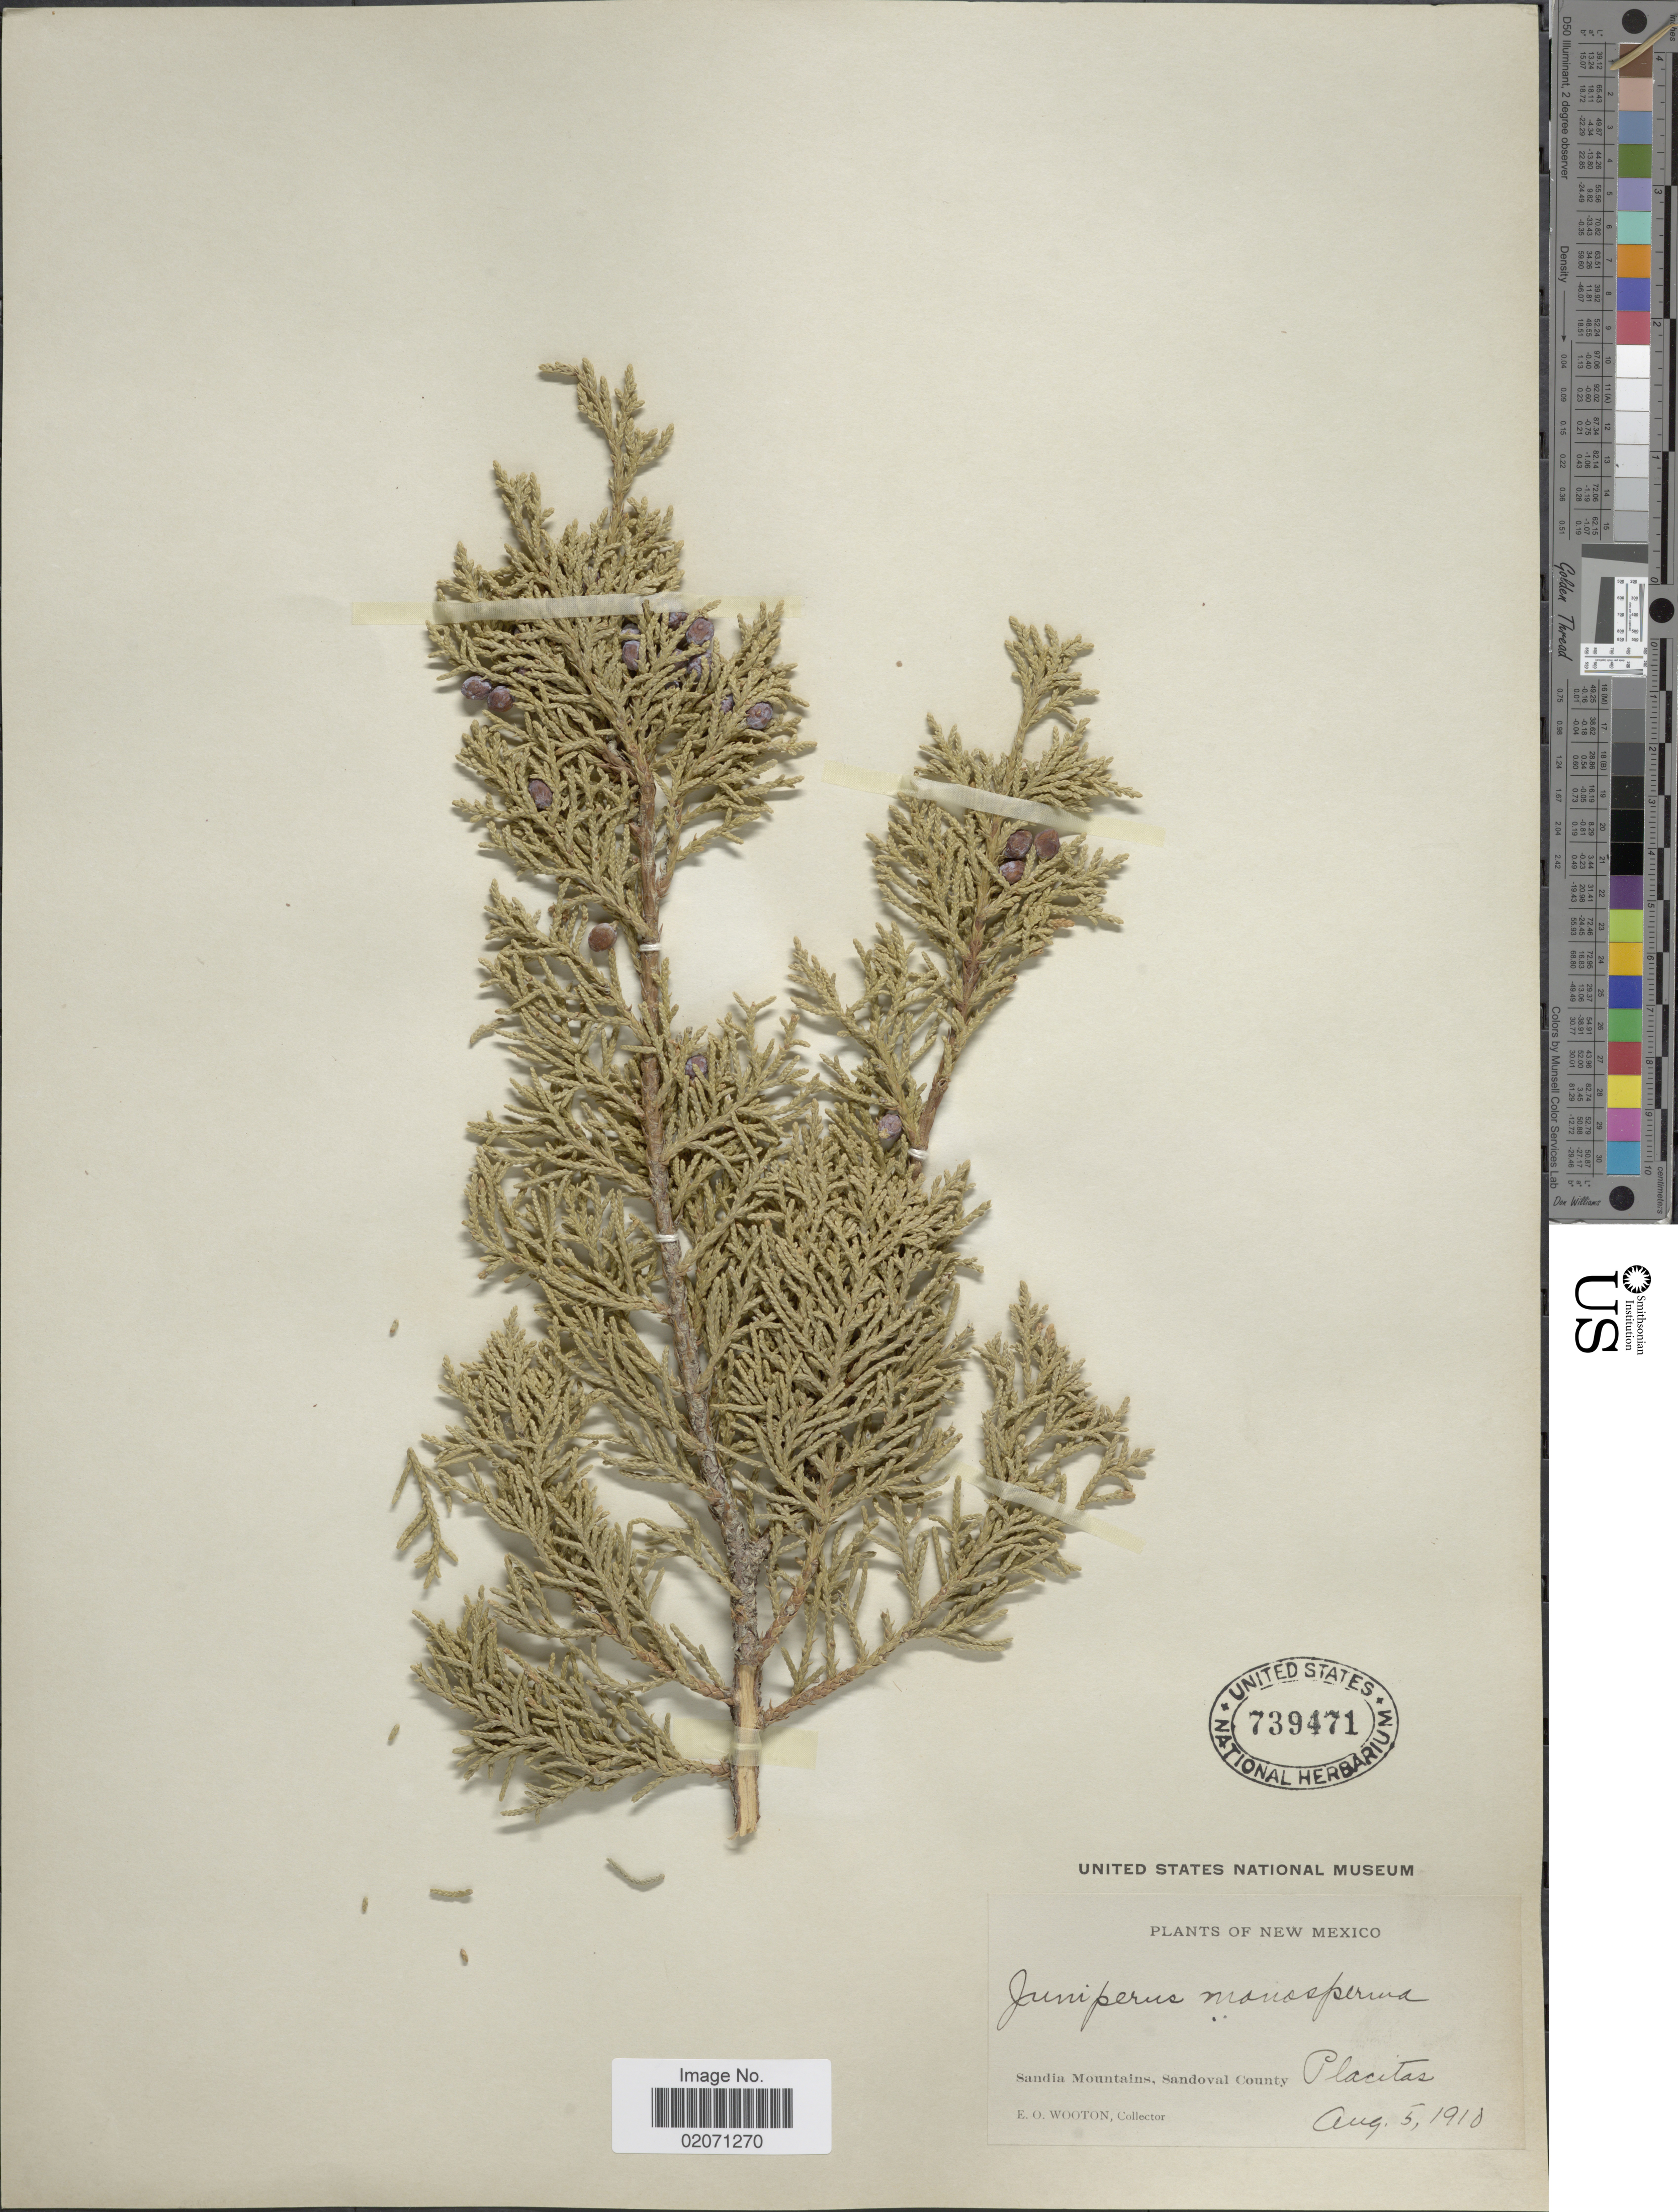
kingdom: Plantae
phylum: Tracheophyta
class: Pinopsida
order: Pinales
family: Cupressaceae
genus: Juniperus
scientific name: Juniperus monosperma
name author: (Engelm.) Sarg.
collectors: E. O. Wooton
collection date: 1910-08-05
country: United States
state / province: New Mexico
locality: Sandia Mountains, Sandoval County, Placitas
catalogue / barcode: US 739471